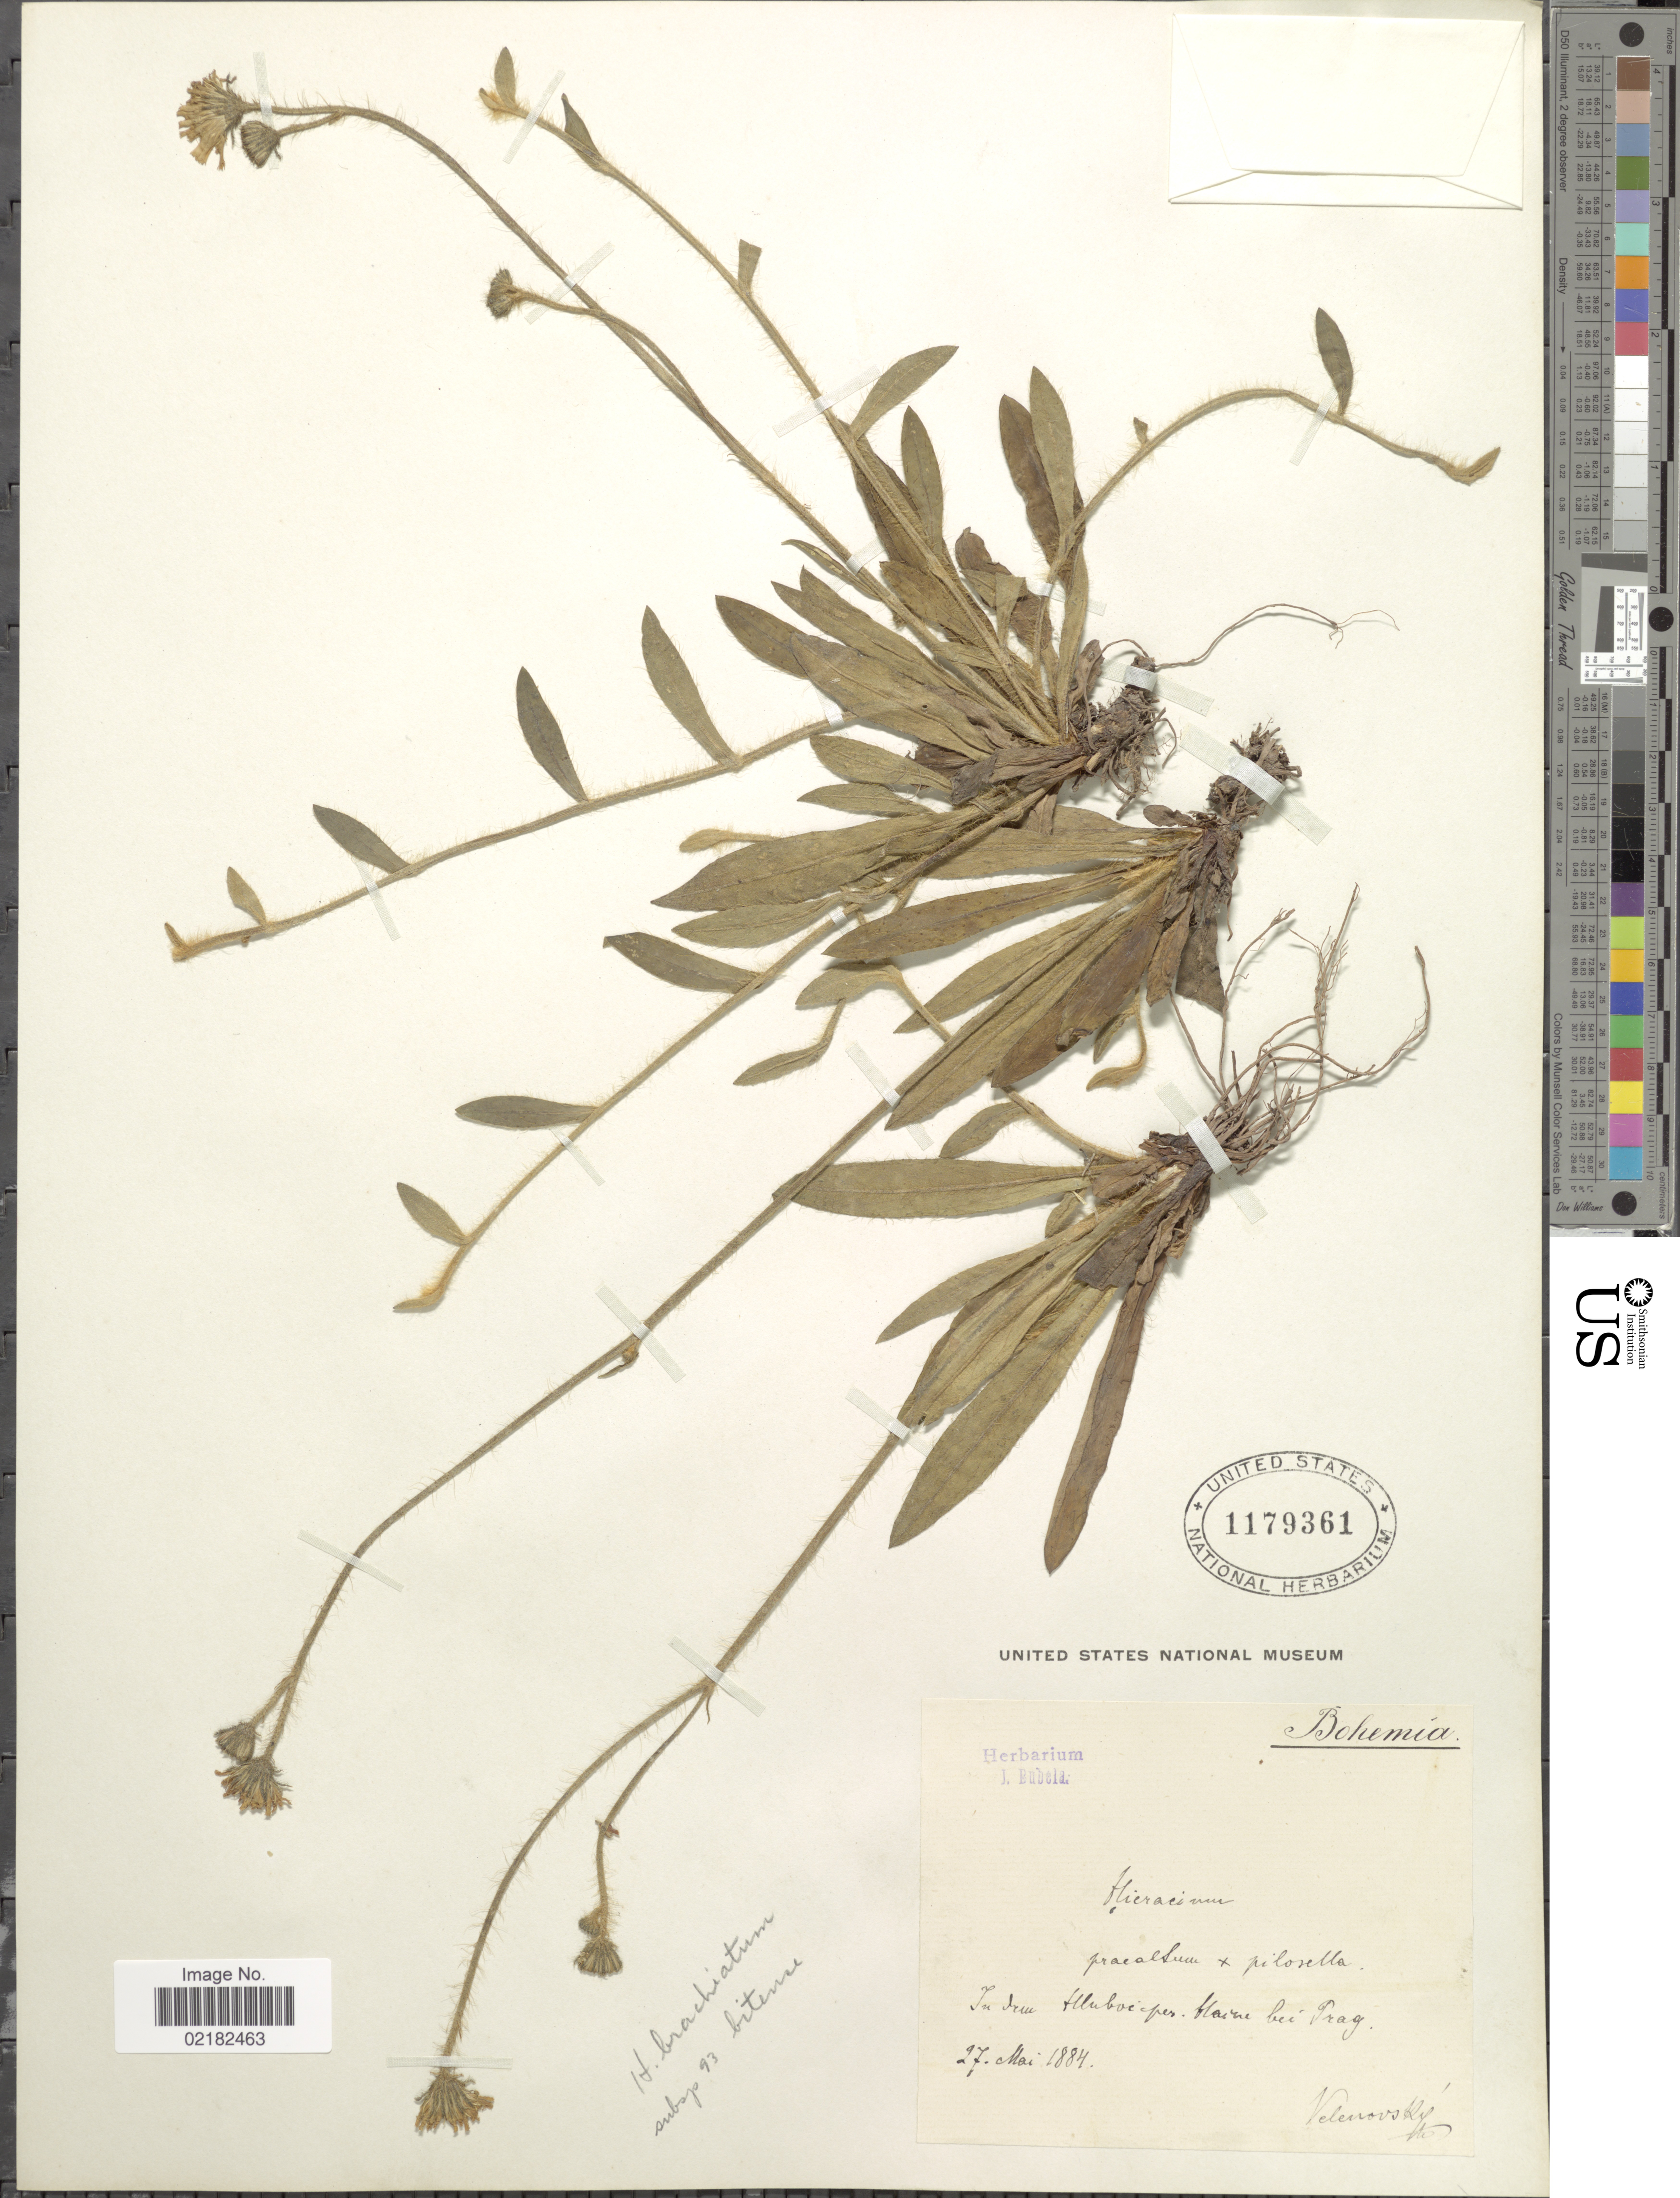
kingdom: Plantae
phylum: Tracheophyta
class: Magnoliopsida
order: Asterales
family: Asteraceae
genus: Pilosella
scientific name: Pilosella brachiata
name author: (DC.) F.W. Schultz & Sch. Bip.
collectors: Velenovsky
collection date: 1884-05-27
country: Czechia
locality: Bohemia, bei Prag [interpreted]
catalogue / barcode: US 1179361